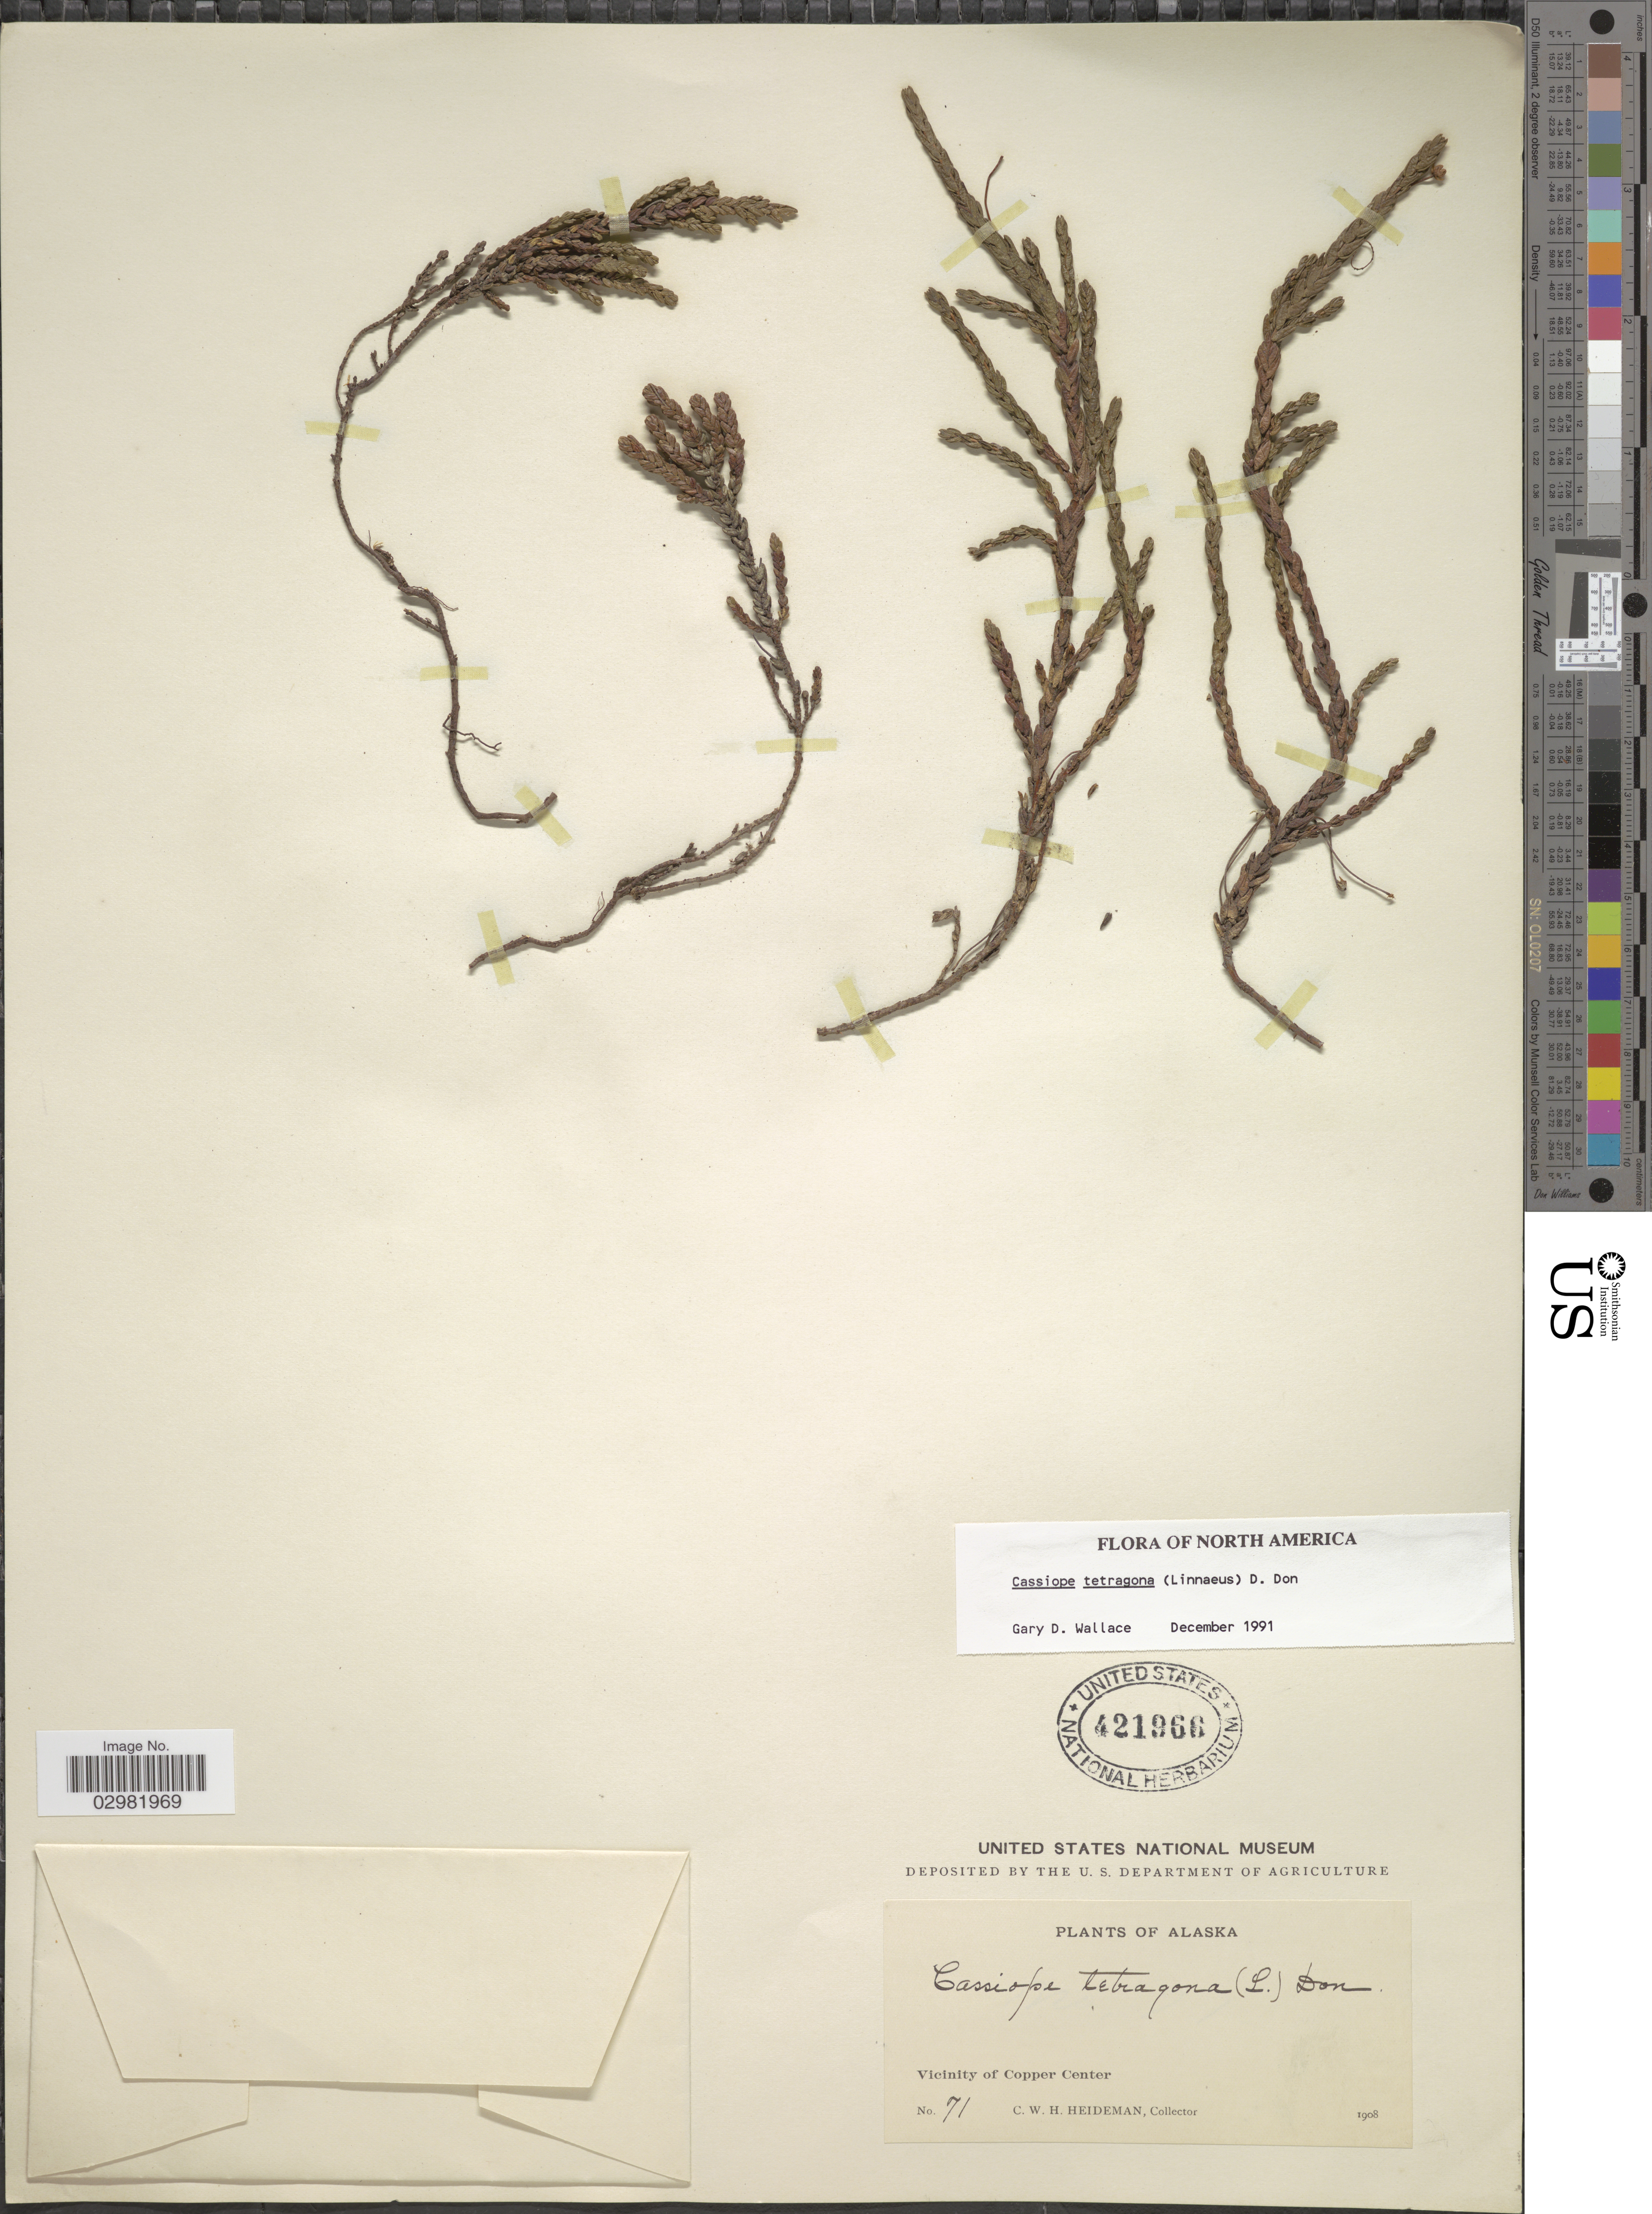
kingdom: Plantae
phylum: Tracheophyta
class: Magnoliopsida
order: Ericales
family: Ericaceae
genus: Cassiope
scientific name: Cassiope tetragona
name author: (L.) D. Don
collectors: C. Heideman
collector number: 71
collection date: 1908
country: United States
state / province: Alaska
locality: Vicinity of Copper Center.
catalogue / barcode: US 421966